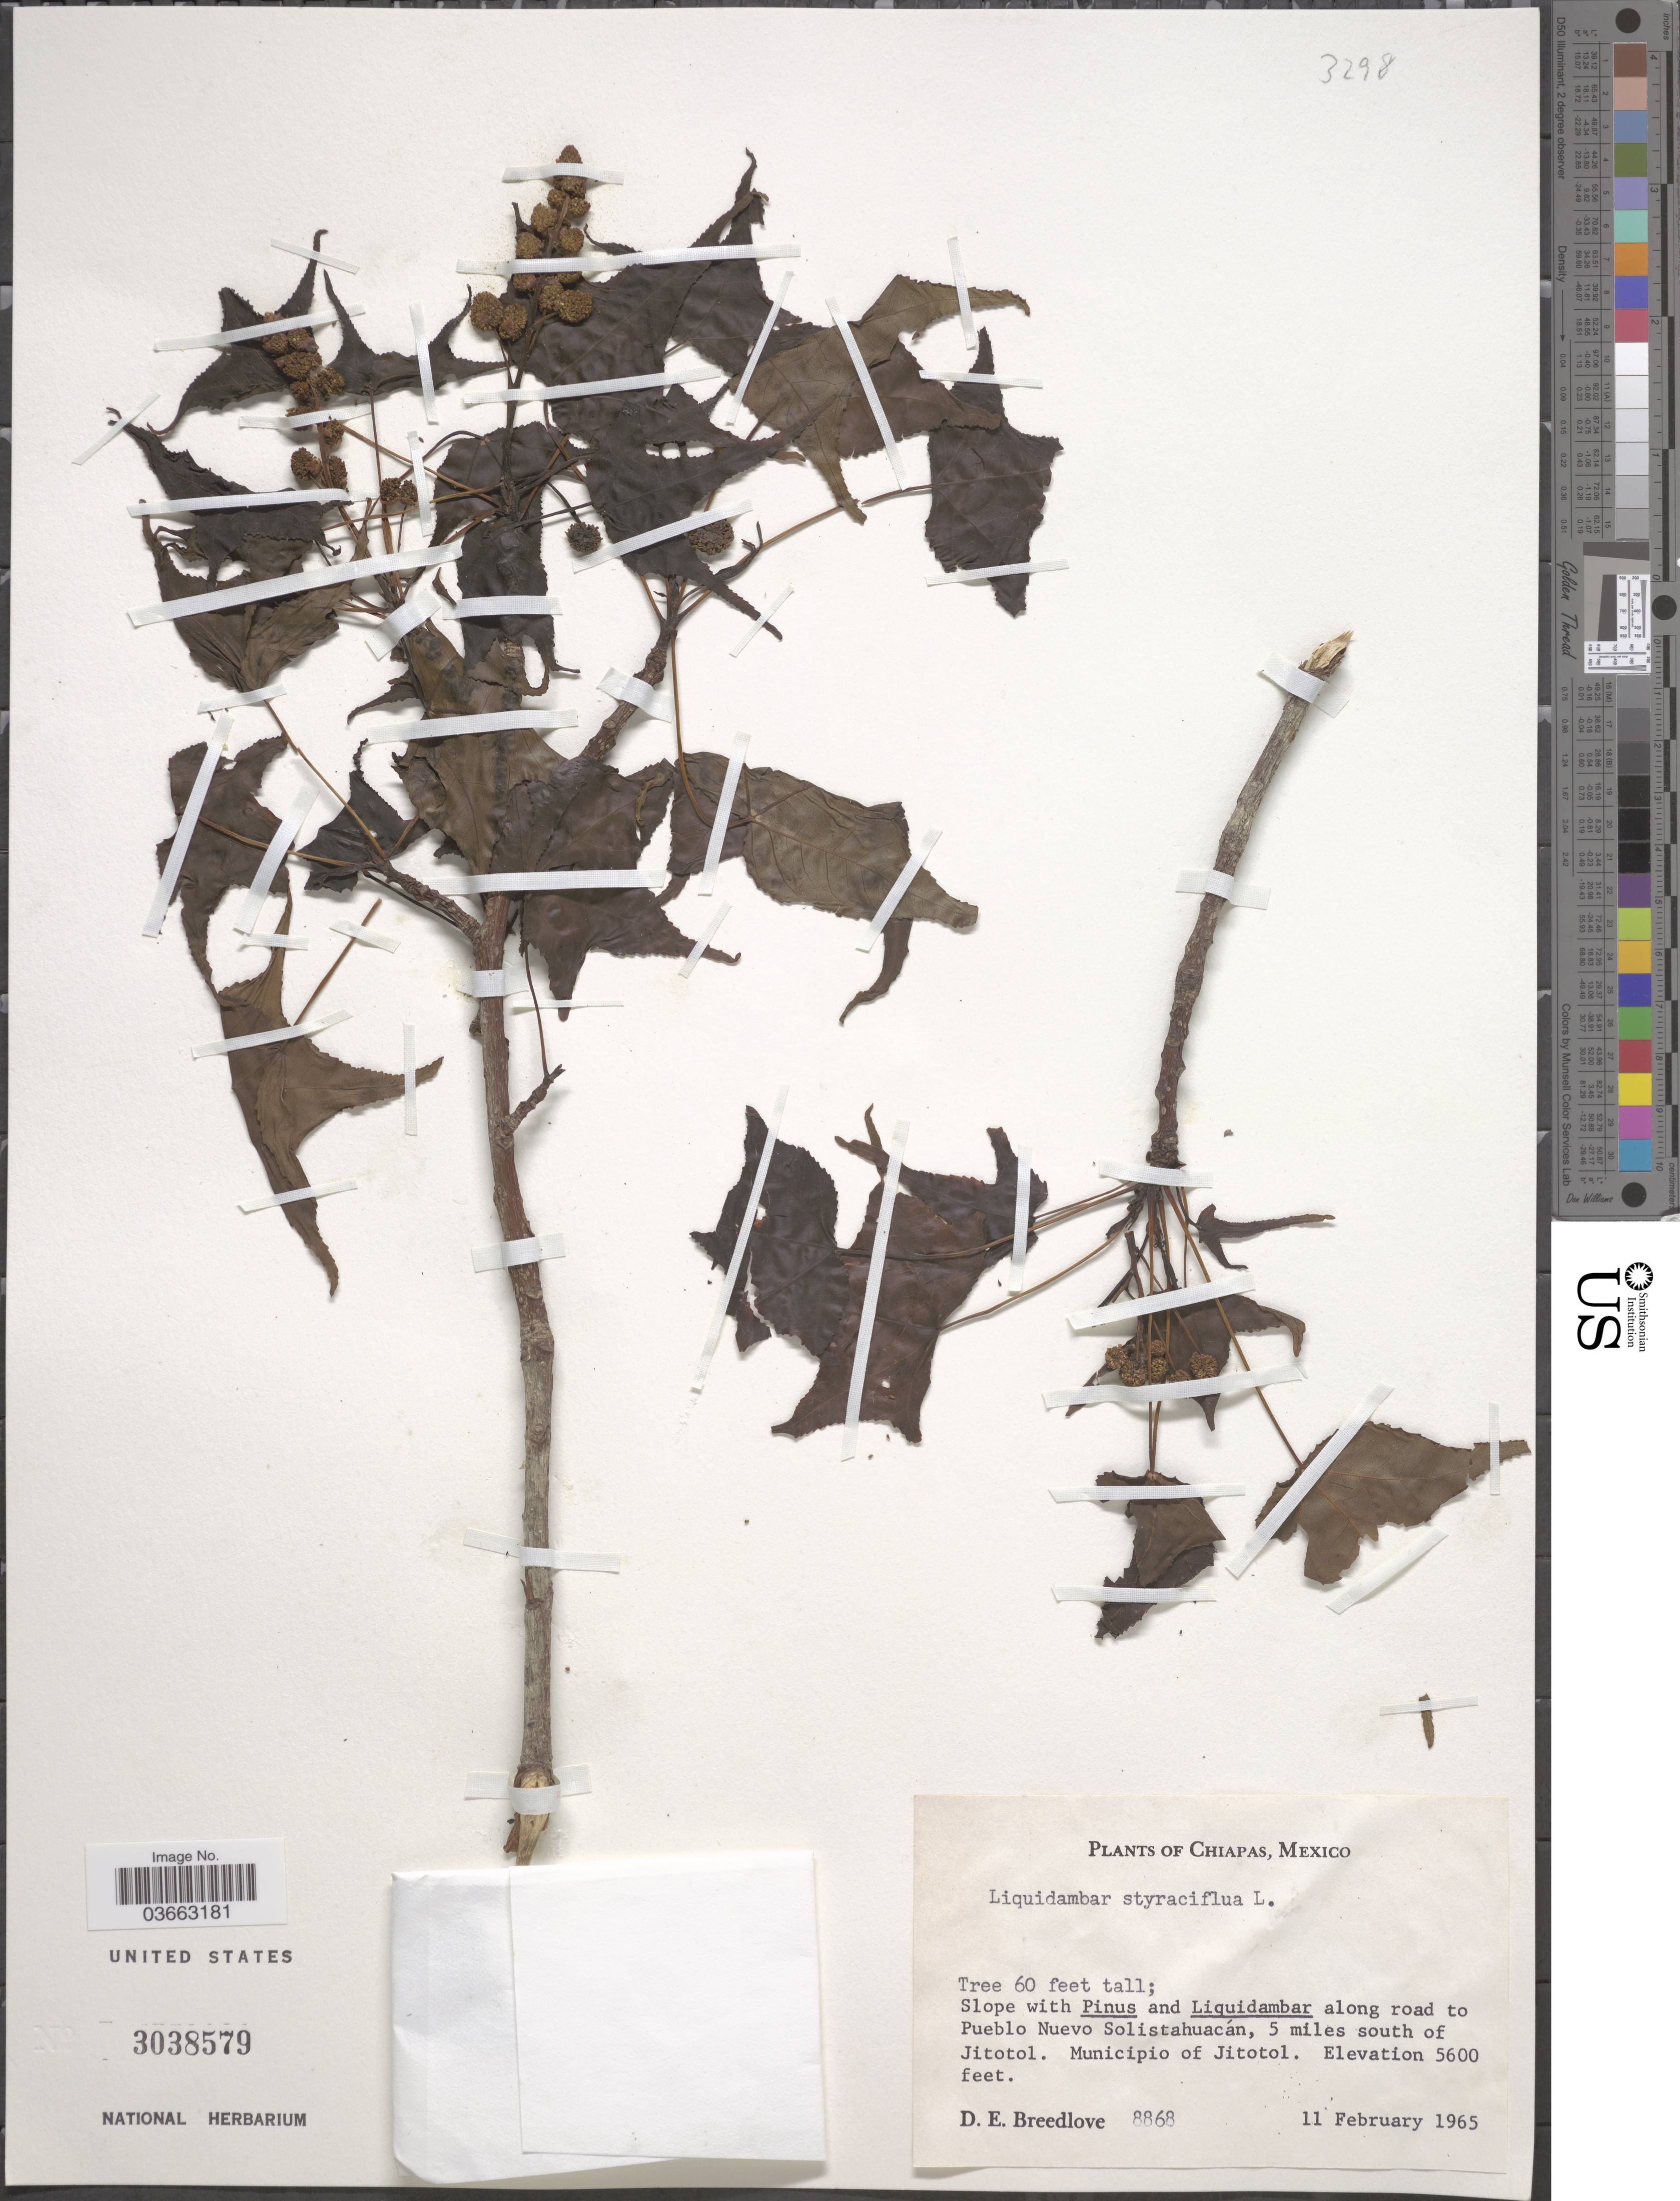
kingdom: Plantae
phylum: Tracheophyta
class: Magnoliopsida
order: Saxifragales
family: Altingiaceae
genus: Liquidambar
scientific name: Liquidambar styraciflua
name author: L.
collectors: D. E. Breedlove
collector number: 8868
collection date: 1965-02-11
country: Mexico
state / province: Chiapas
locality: Along road to Pueblo Nuevo Solistahuacán, 5 miles south of Jitotol. Municipio of Jitotol.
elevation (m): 1707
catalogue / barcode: US 3038579